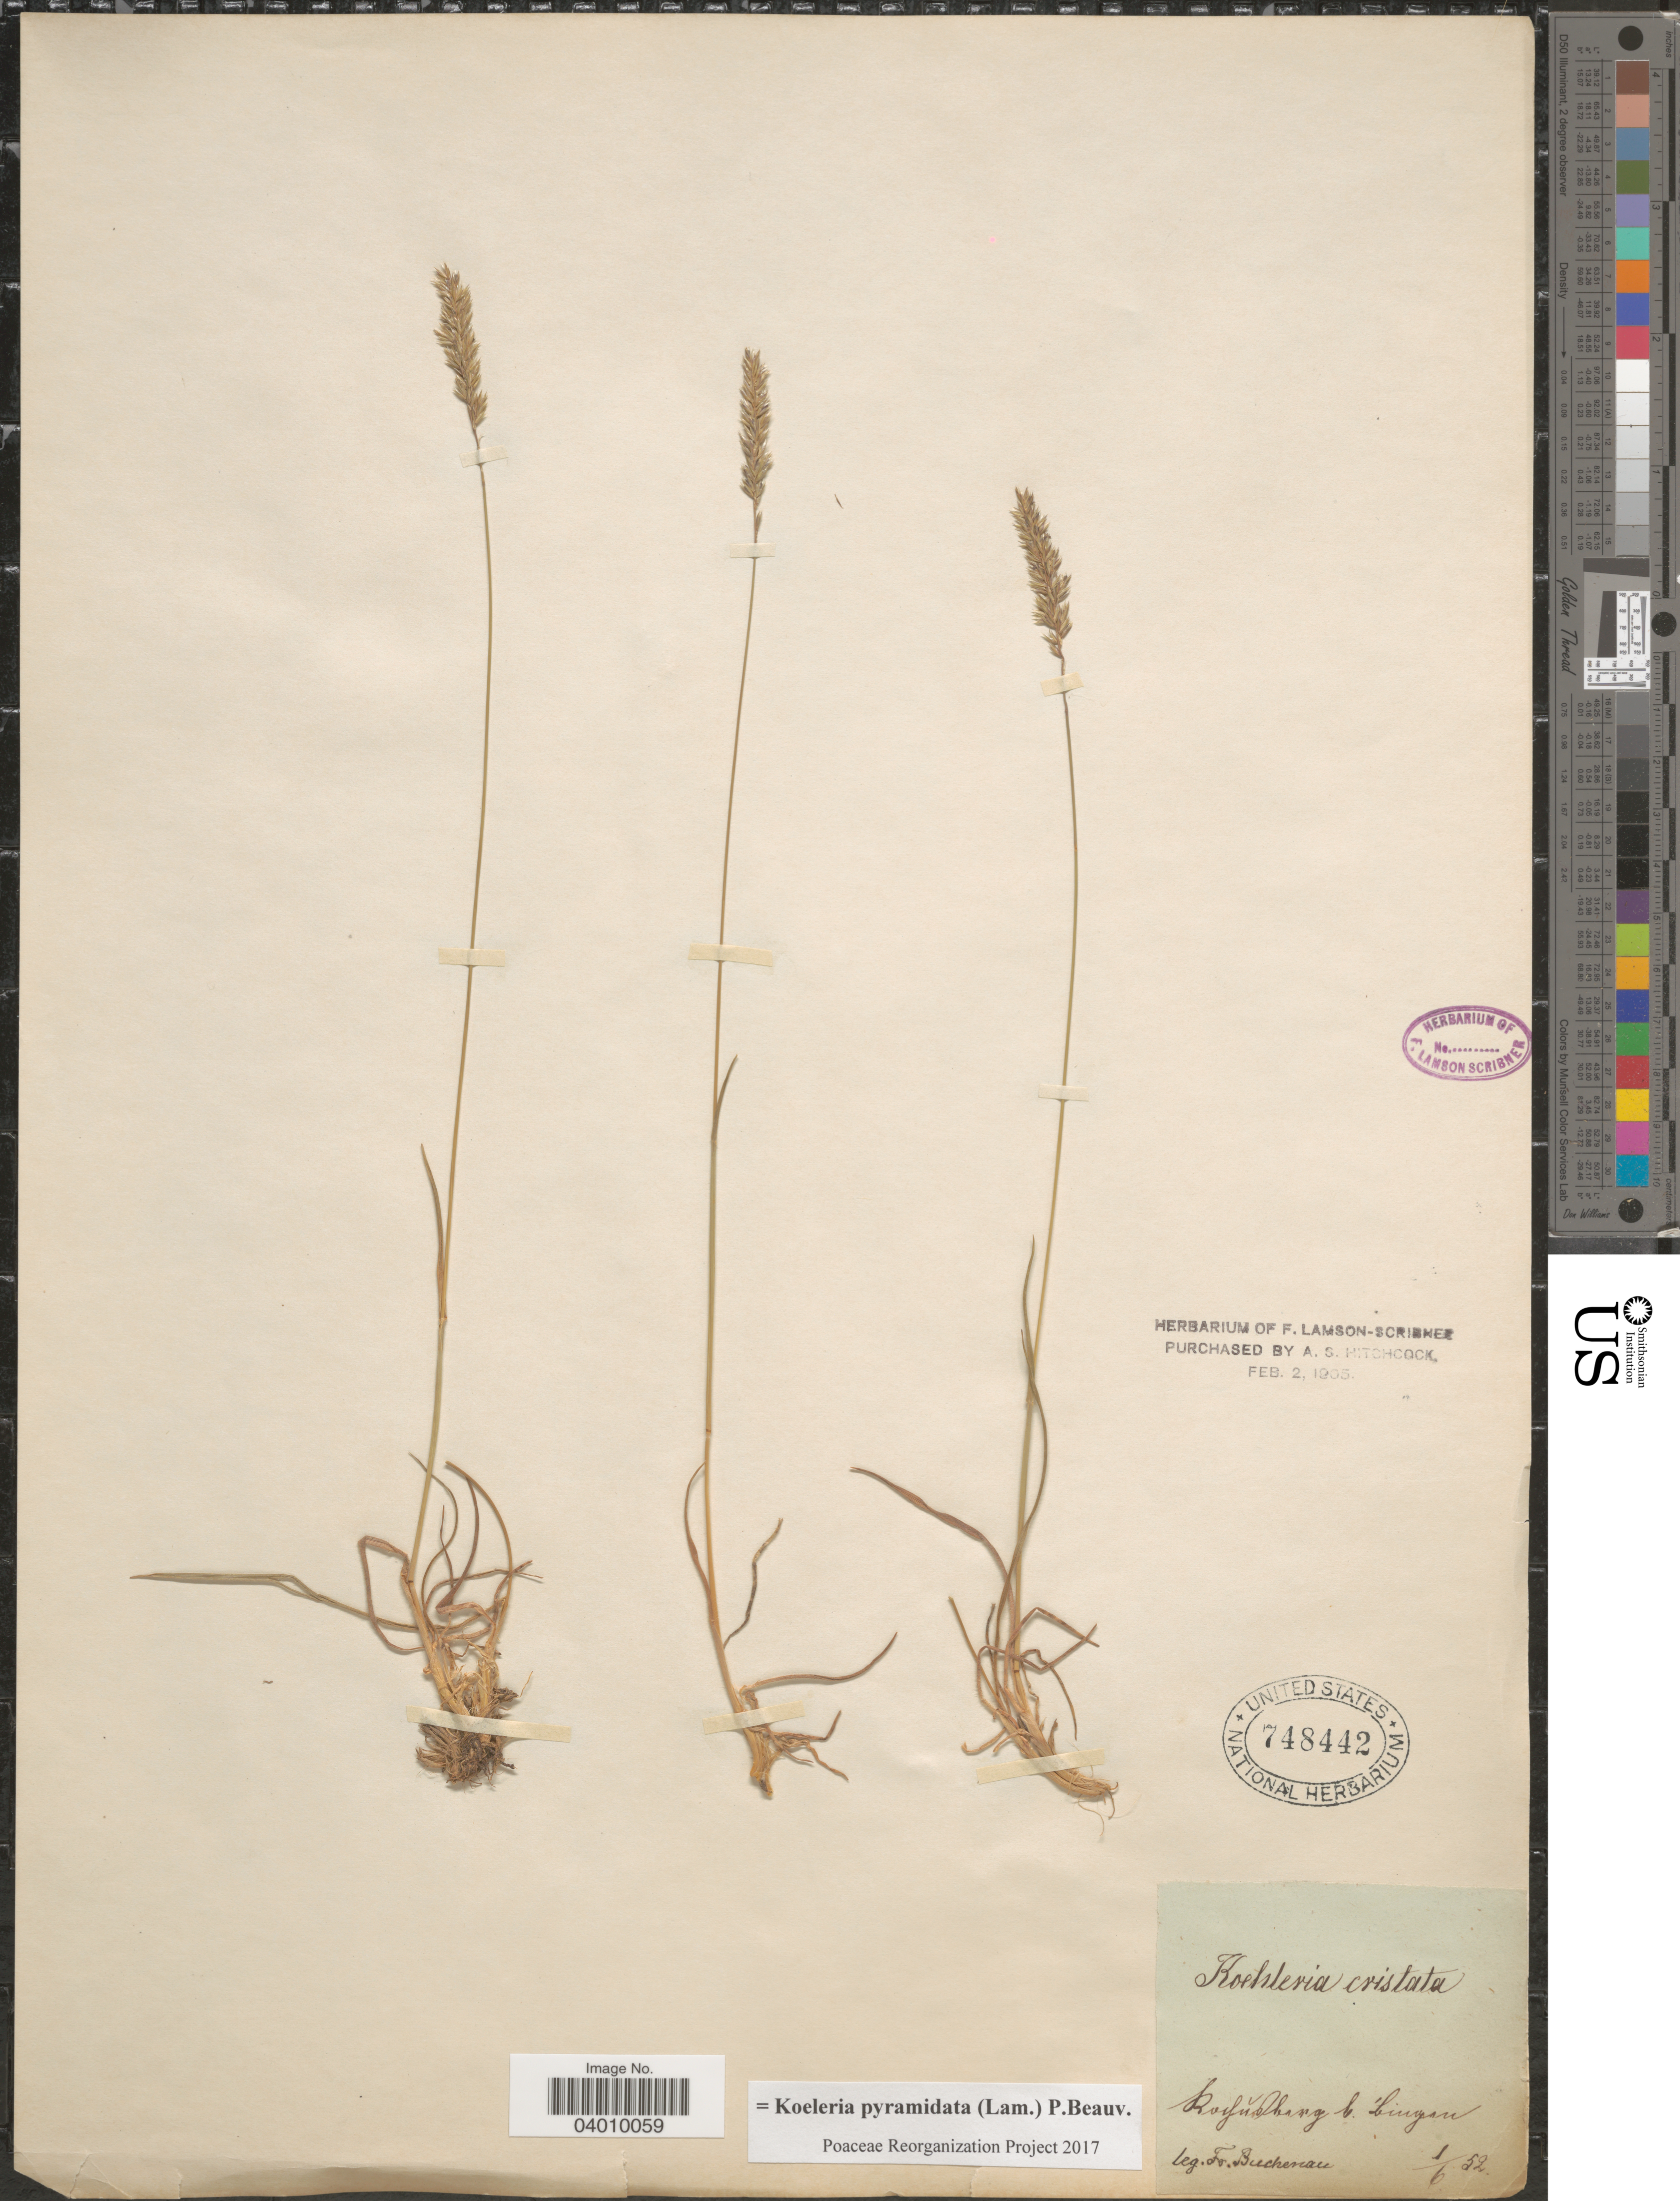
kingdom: Plantae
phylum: Tracheophyta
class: Liliopsida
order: Poales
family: Poaceae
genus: Koeleria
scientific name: Koeleria pyramidata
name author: (Lam.) P. Beauv.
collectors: F. Buchenau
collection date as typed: Transcribed d/m/y: 1/6/52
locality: Koyŭbhing [interpreted] b. bingen [interpreted].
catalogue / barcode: US 748442